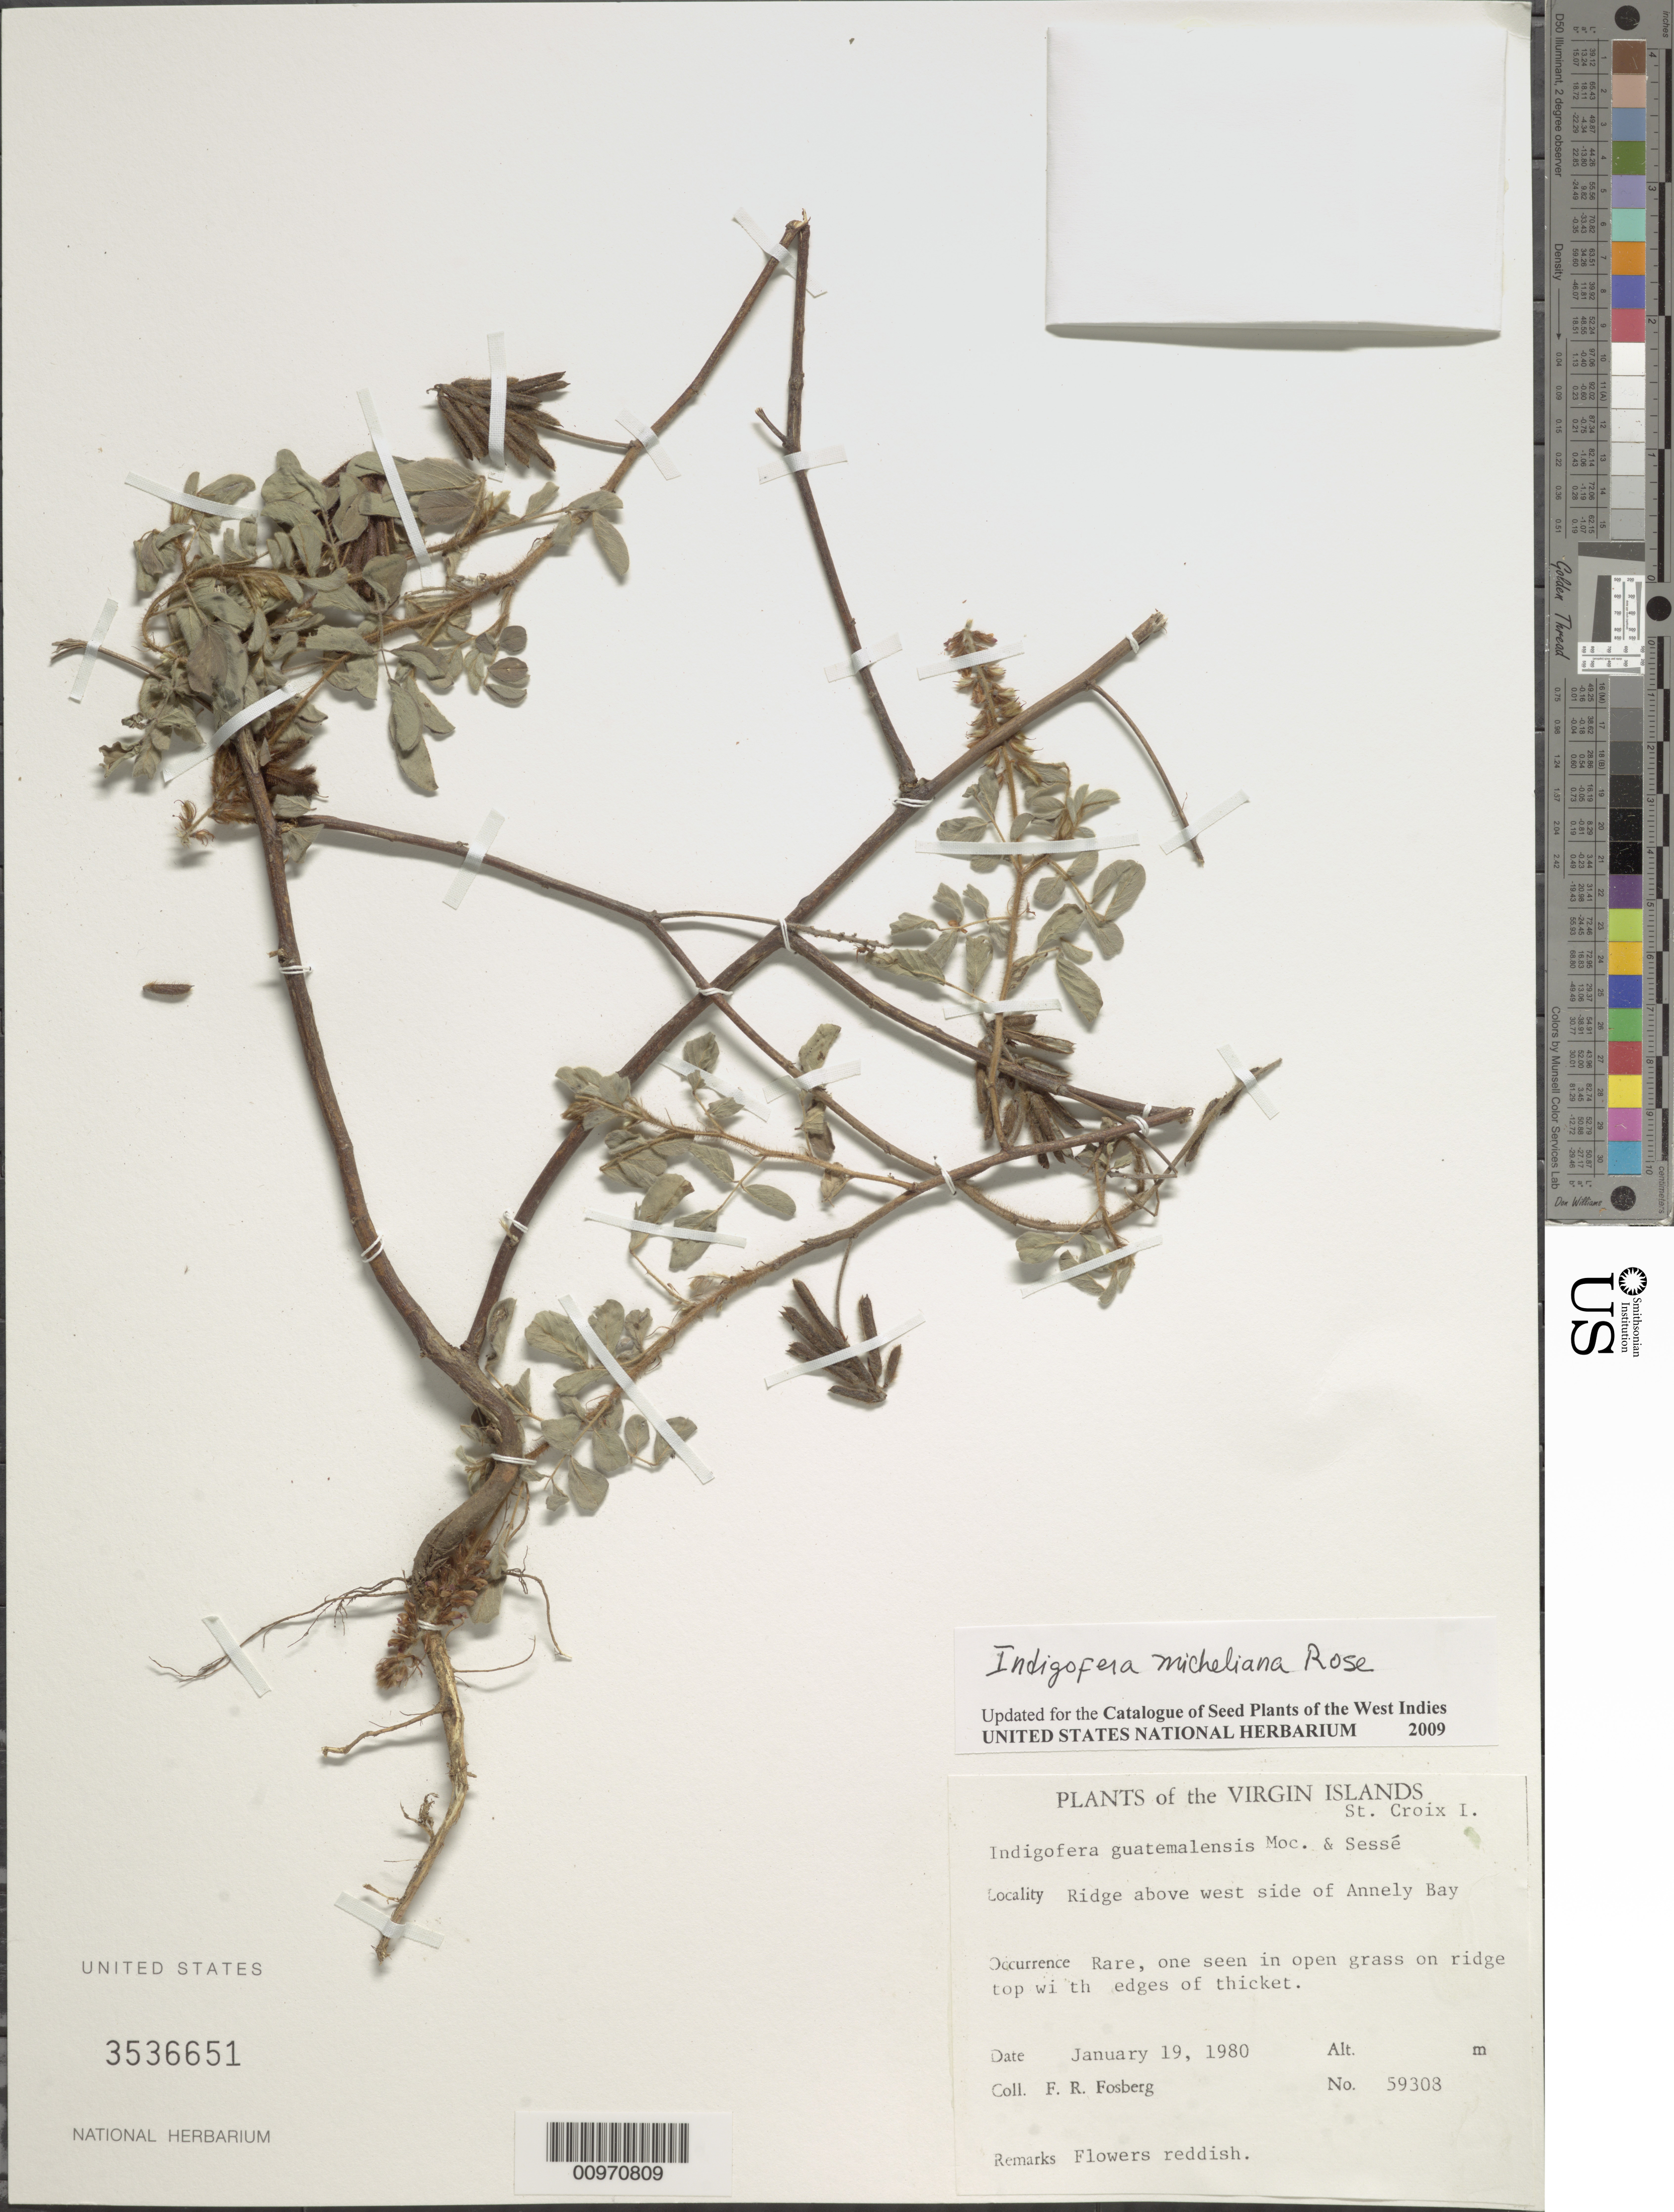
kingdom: Plantae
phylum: Tracheophyta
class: Magnoliopsida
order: Fabales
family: Fabaceae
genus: Indigofera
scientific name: Indigofera micheliana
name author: Rose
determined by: Acevedo-Rodríguez, P., (BOT), Smithsonian Institution - National Museum of Natural History (UNITED STATES)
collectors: F. R. Fosberg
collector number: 59308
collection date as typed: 19 Jan 1980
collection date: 1980-01-19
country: U.S. Virgin Islands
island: St. Croix I.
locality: Ridge above west side of Annely Bay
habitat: Rare, one seen in open grass on ridge top with edges of thicket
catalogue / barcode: US 3536651